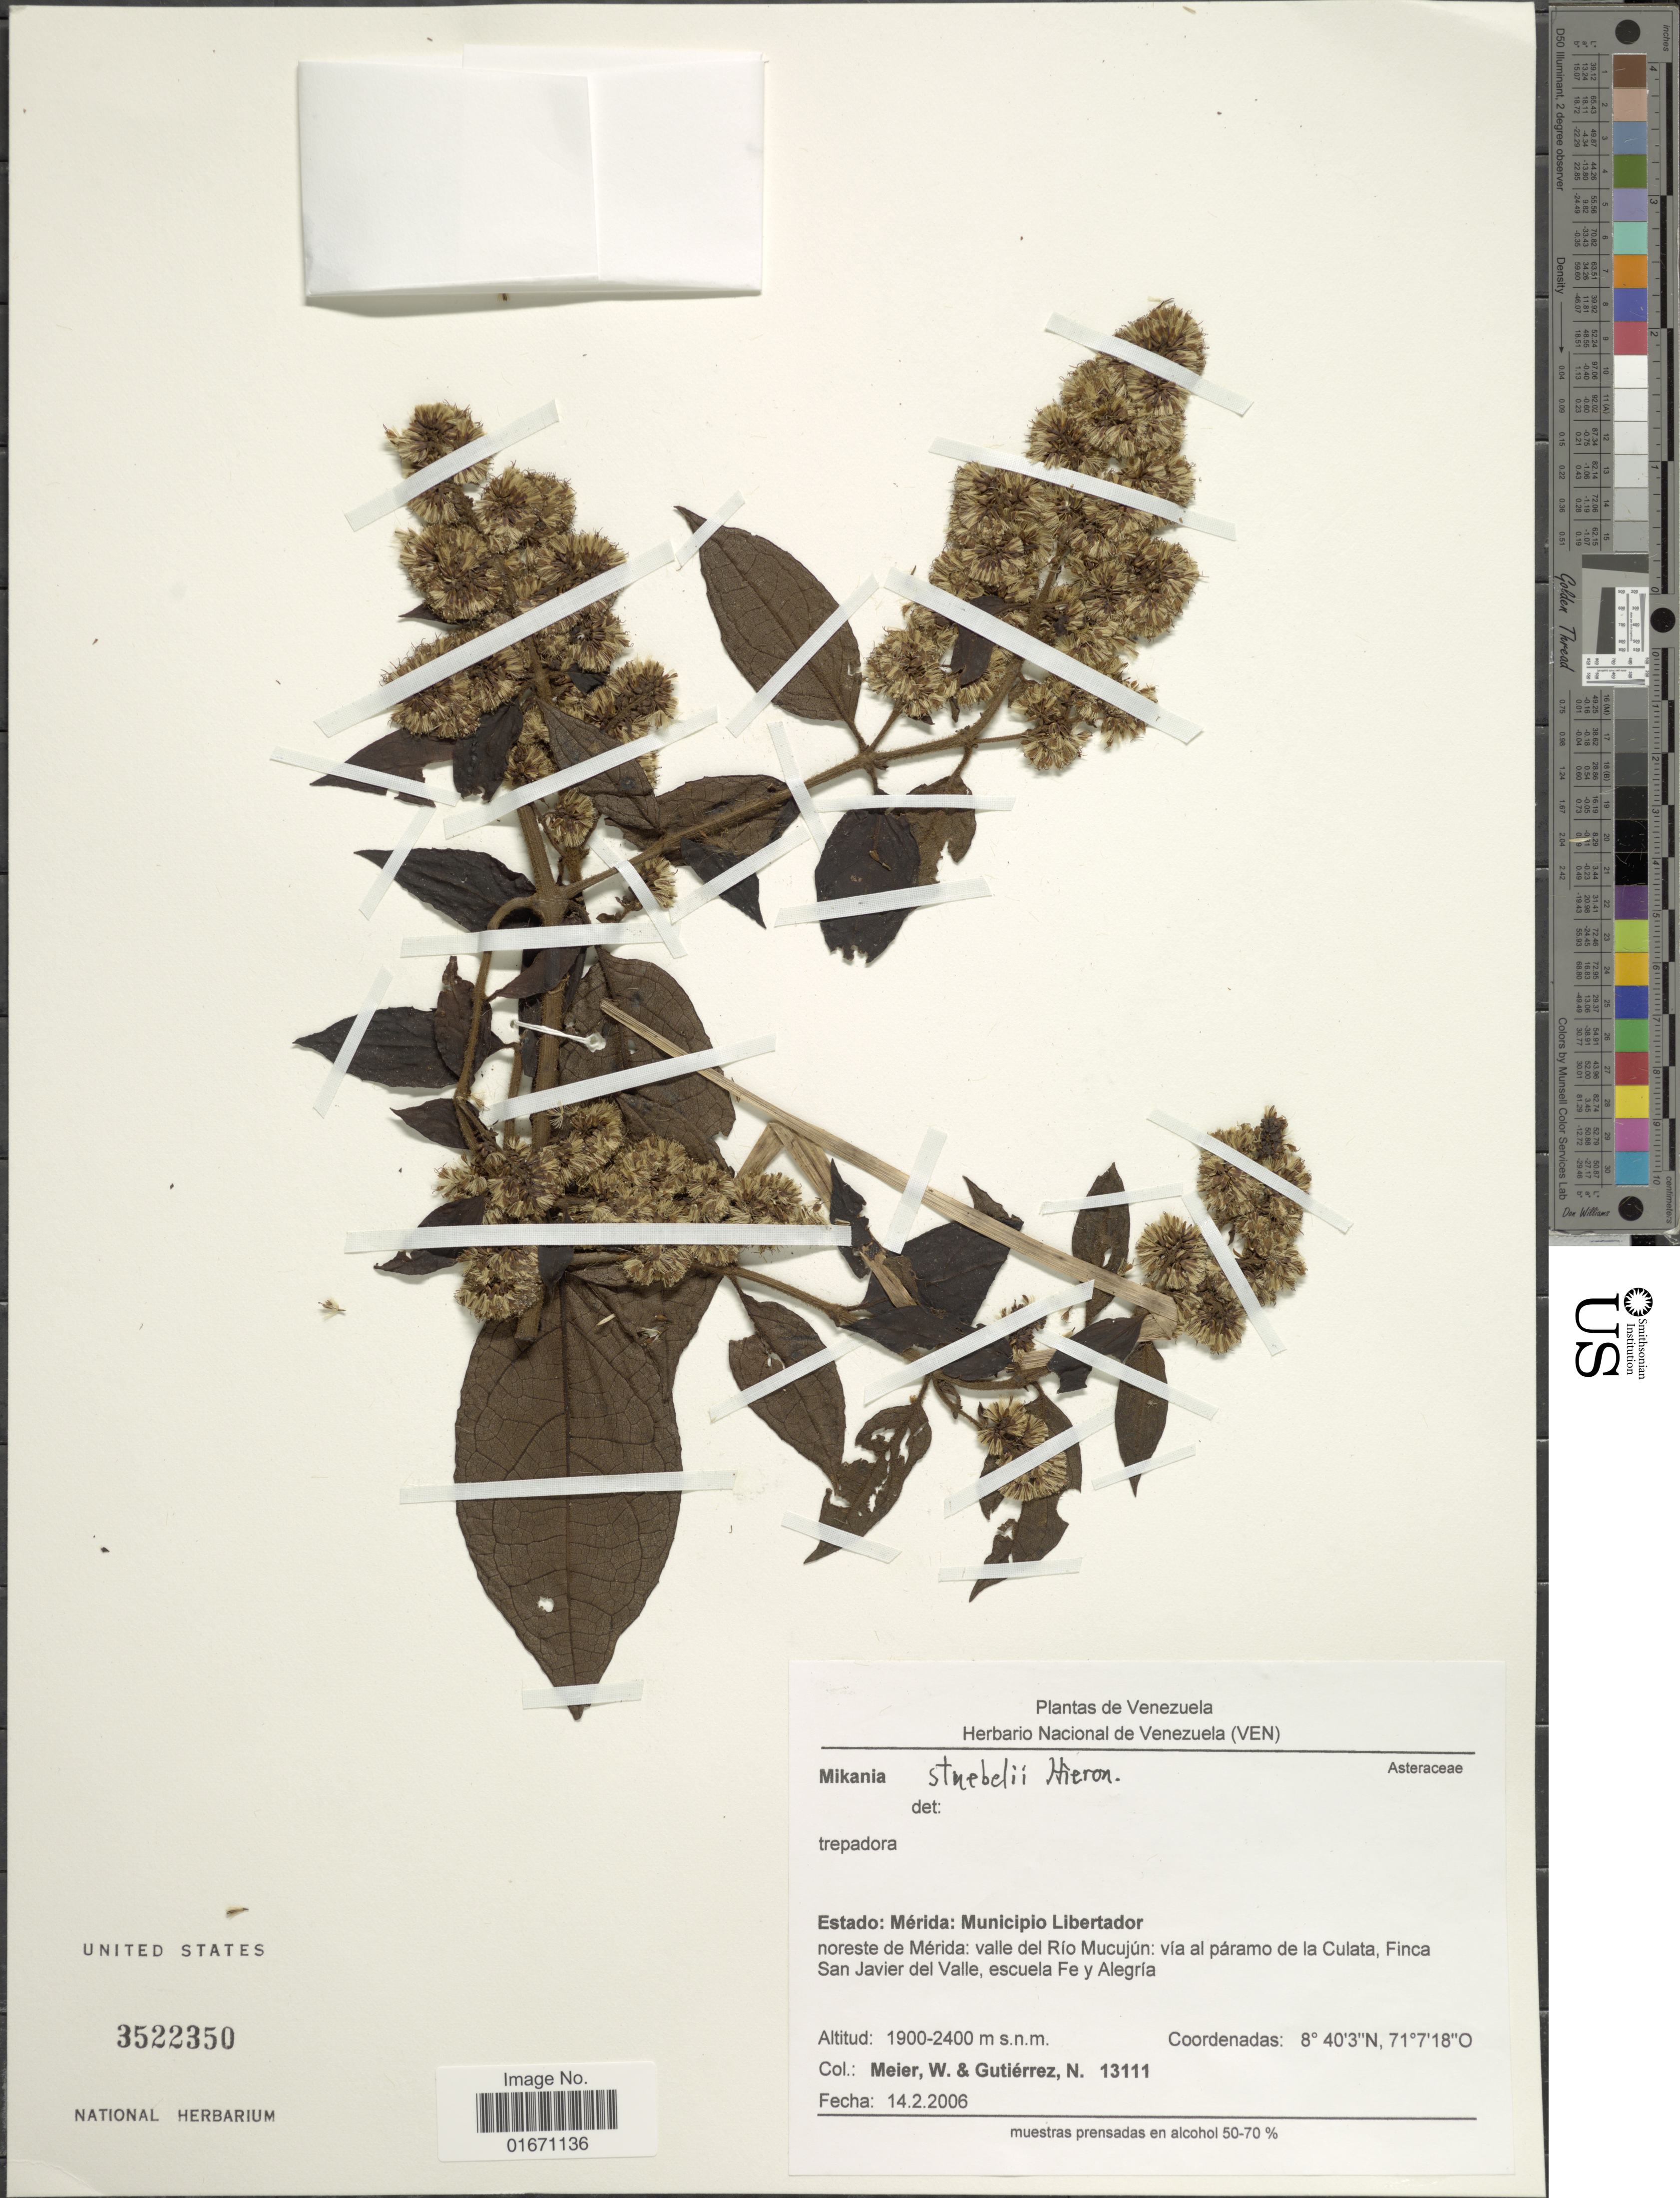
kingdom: Plantae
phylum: Tracheophyta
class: Magnoliopsida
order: Asterales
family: Asteraceae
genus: Mikania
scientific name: Mikania sp.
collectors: W. Meier & N. Gutierrez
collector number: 13111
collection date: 2006-02-14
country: Venezuela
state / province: Mérida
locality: Municipio Libertador, noreste de Merida, valle del Rio Mucujun, via al paramo de la Culata, Finca San Javier del Valle, escuela Fe y Alegria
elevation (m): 1900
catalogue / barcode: US 3522350